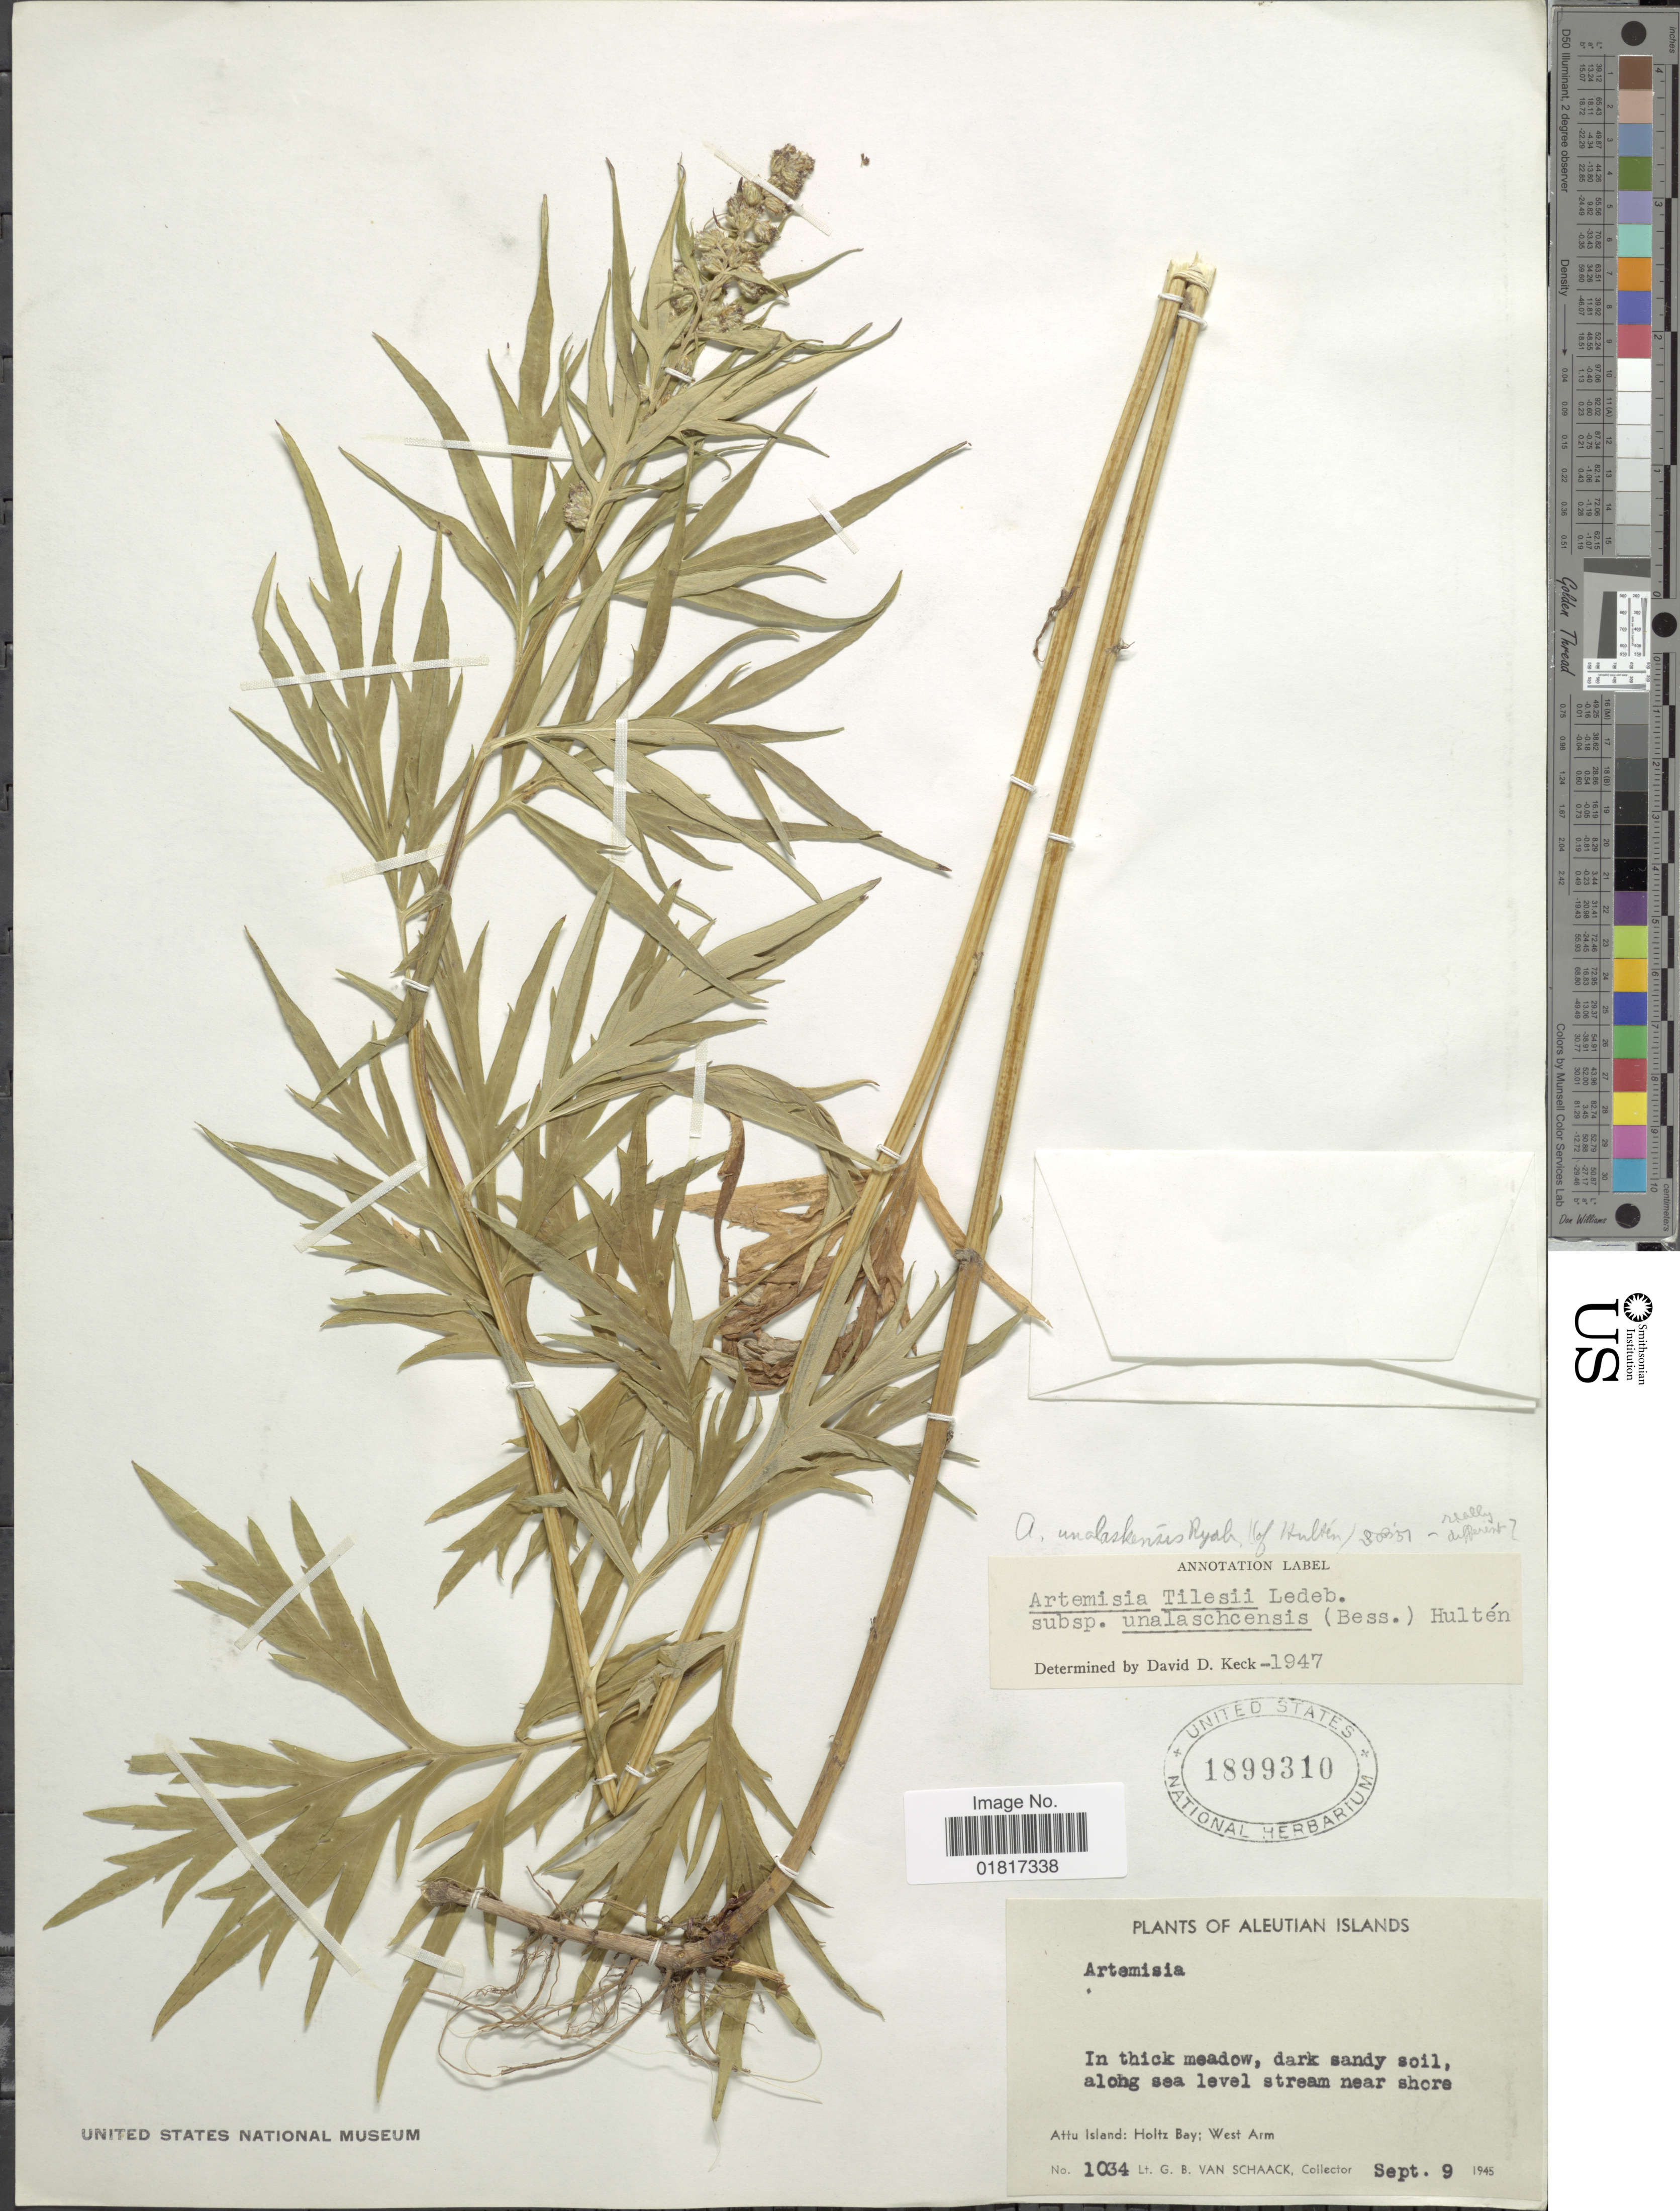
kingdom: Plantae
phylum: Tracheophyta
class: Magnoliopsida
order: Asterales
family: Asteraceae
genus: Artemisia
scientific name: Artemisia unalaskensis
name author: Rydb.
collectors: G. Van Schaack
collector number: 1034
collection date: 1945-09-09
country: United States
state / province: Alaska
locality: The Aleutian Islands, In thick meadow, dark sandy soil, along sea level stream near shore, Attu Island: Holtz Bay; West Arm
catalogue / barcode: US 1899310